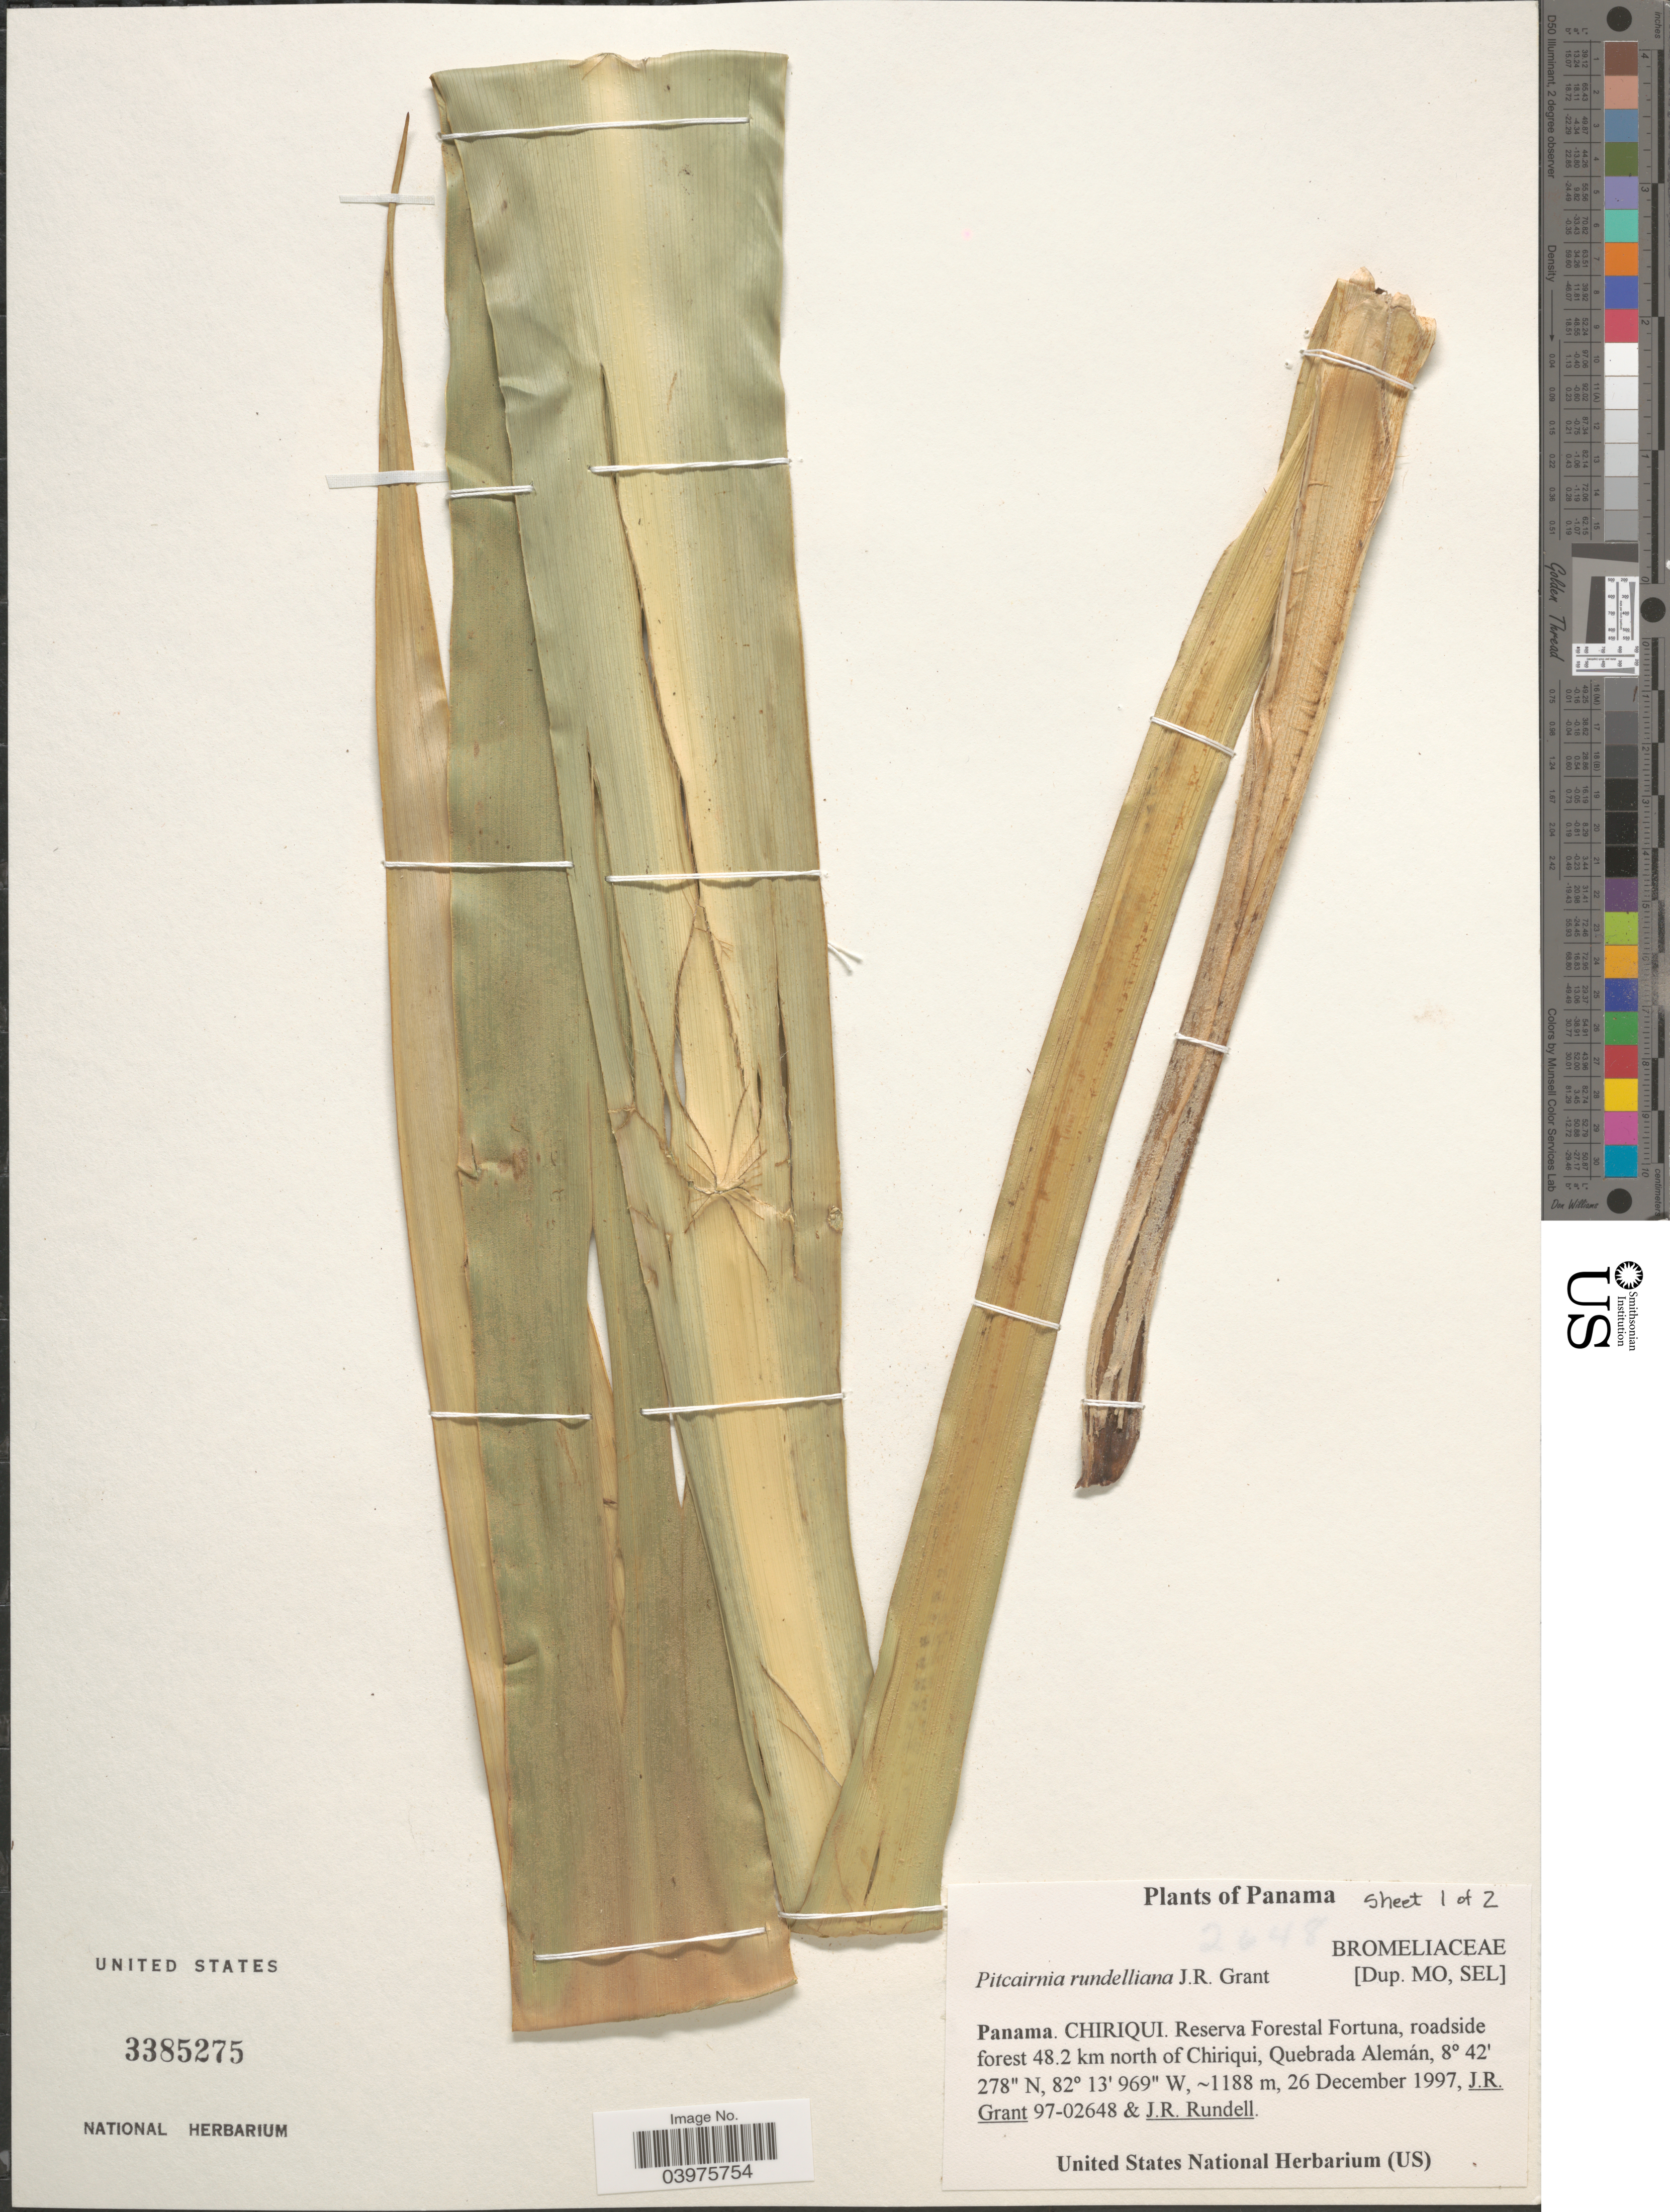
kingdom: Plantae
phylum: Tracheophyta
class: Liliopsida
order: Poales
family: Bromeliaceae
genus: Pitcairnia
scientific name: Pitcairnia rundelliana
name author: J.R. Grant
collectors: J. Grant & J. R. Rundell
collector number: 97-02648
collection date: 1997-12-26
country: Panama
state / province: Chiriqui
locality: Reserva Forestal Fortuna, roadside forest 48.2 km north of Chiriqui, Quebrada Alemán.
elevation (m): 1188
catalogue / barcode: US 3385275